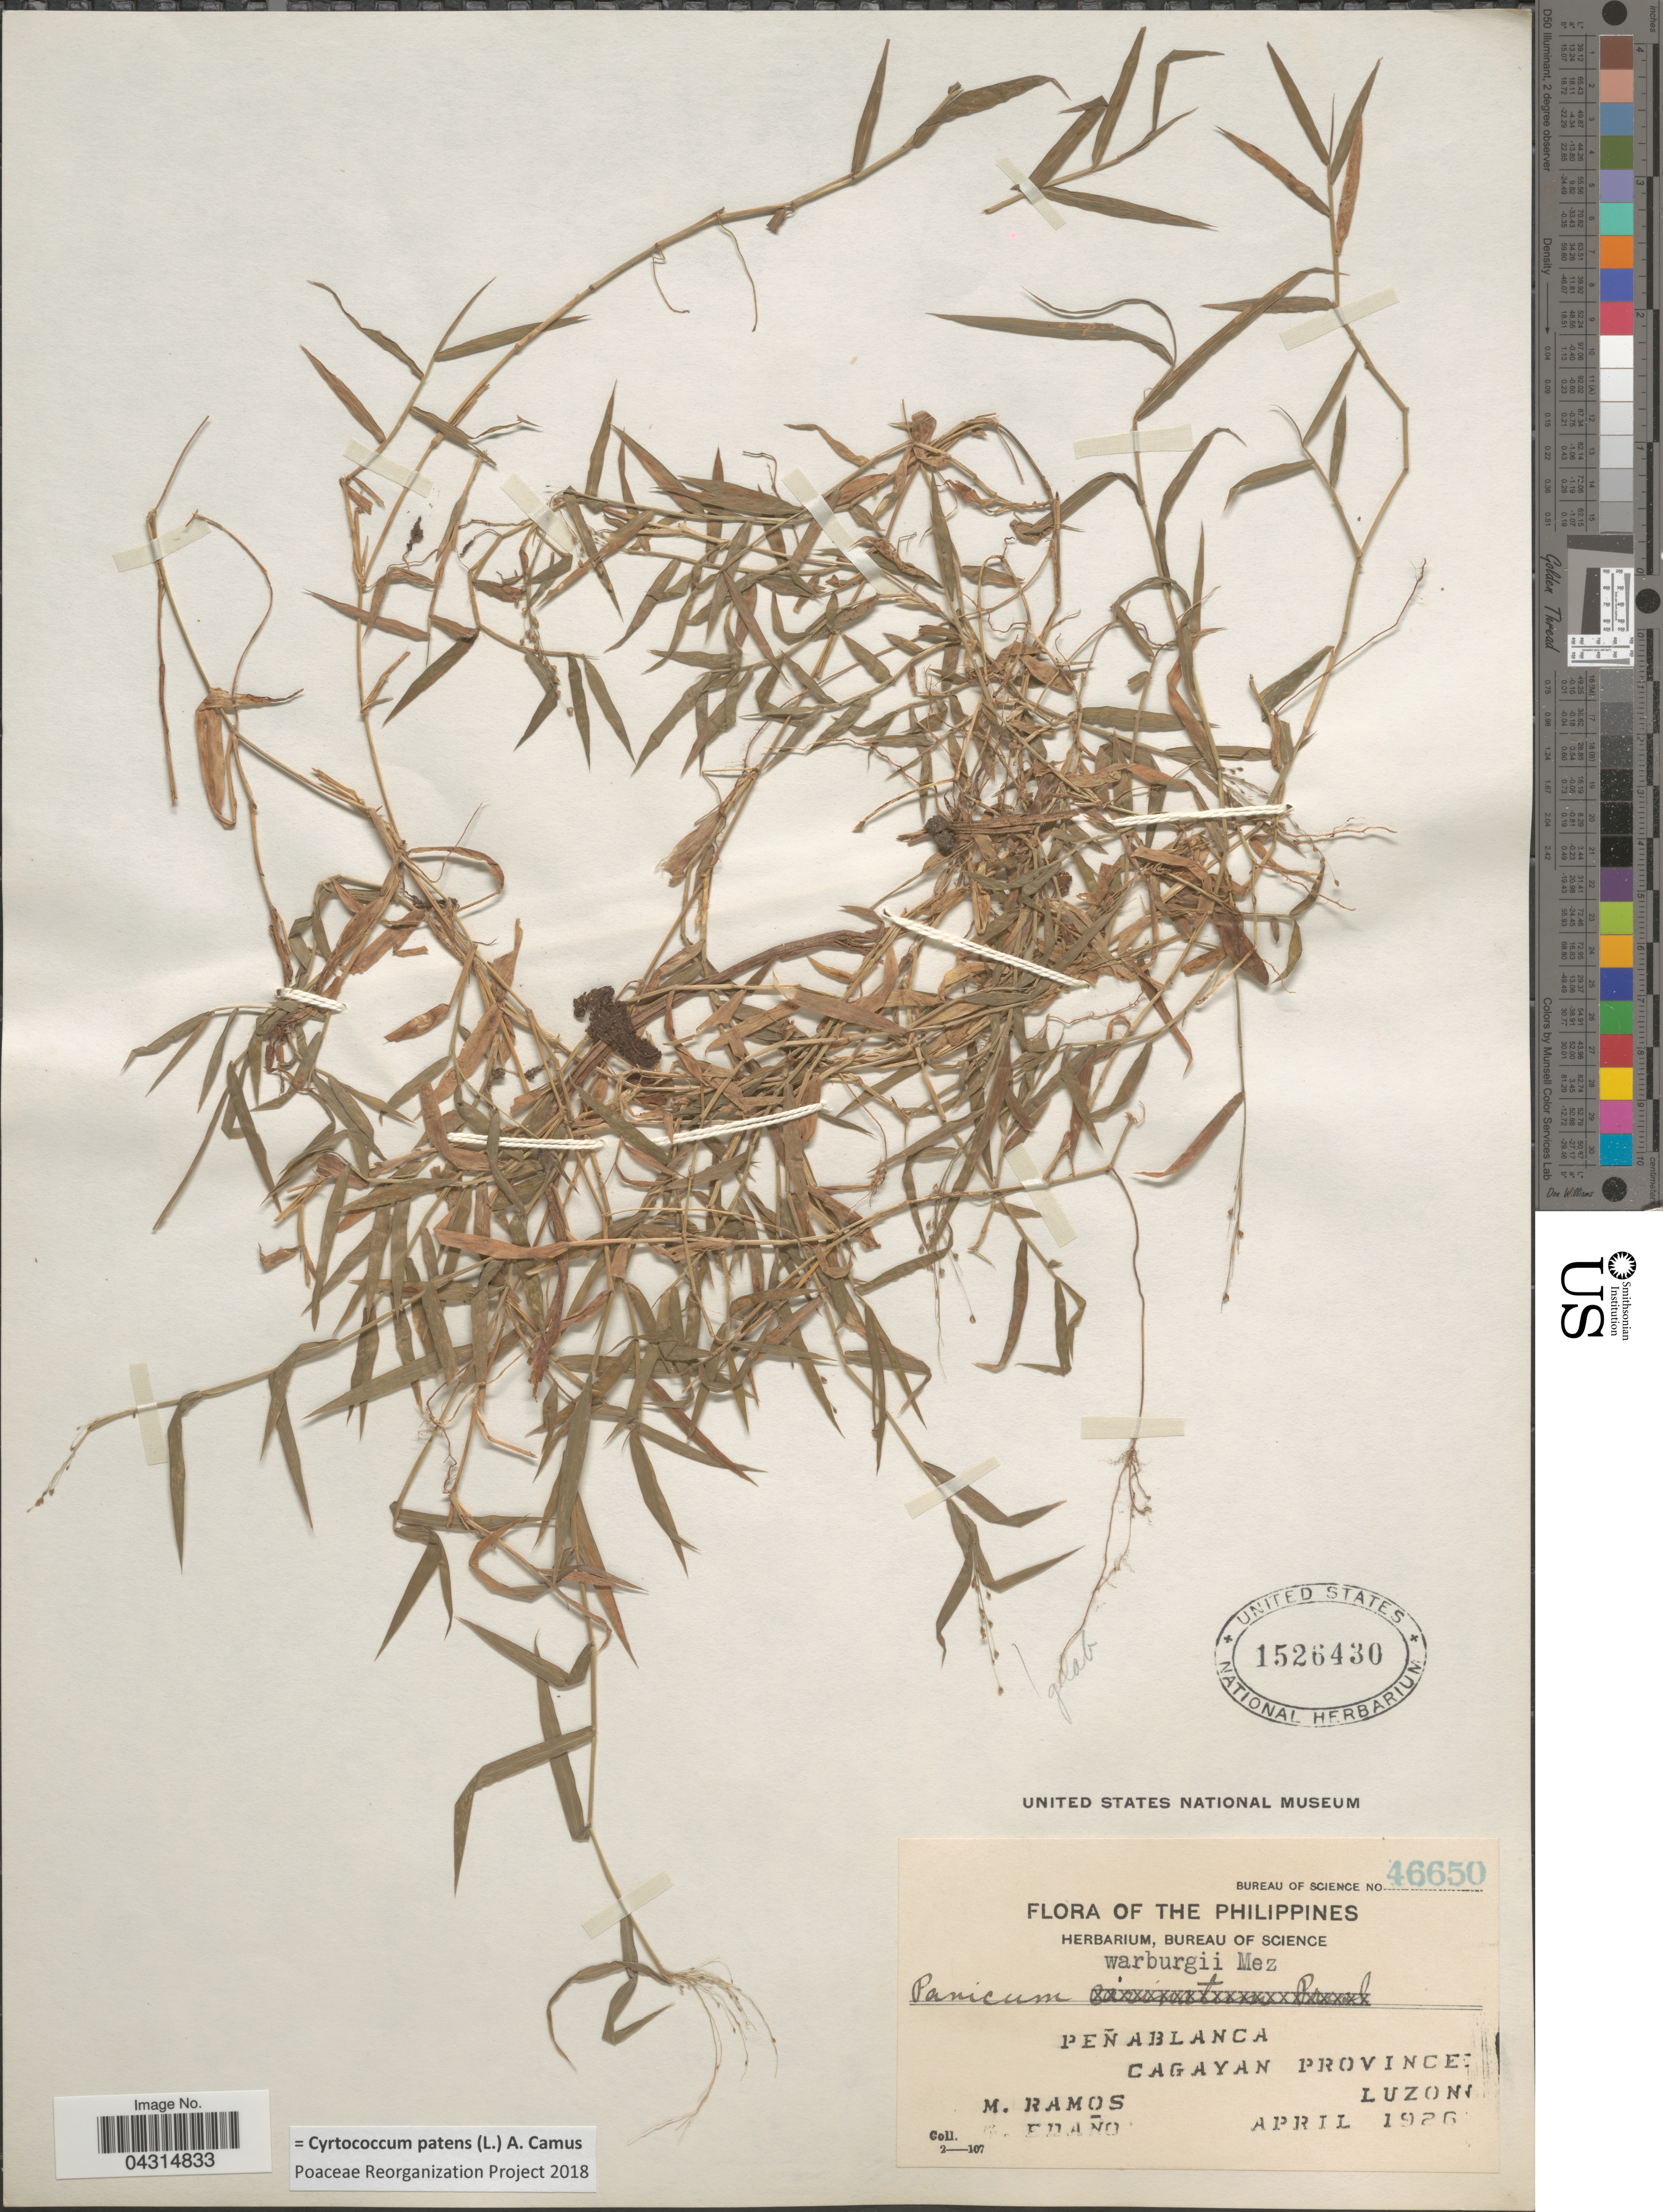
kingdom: Plantae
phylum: Tracheophyta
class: Liliopsida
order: Poales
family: Poaceae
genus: Cyrtococcum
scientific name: Cyrtococcum patens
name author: (L.) A. Camus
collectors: M. Ramos & G. Edaño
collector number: Bureau of Science 46650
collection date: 1926-04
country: Philippines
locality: Peñablanca. Cagayan Province. Luzon.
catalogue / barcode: US 1526430